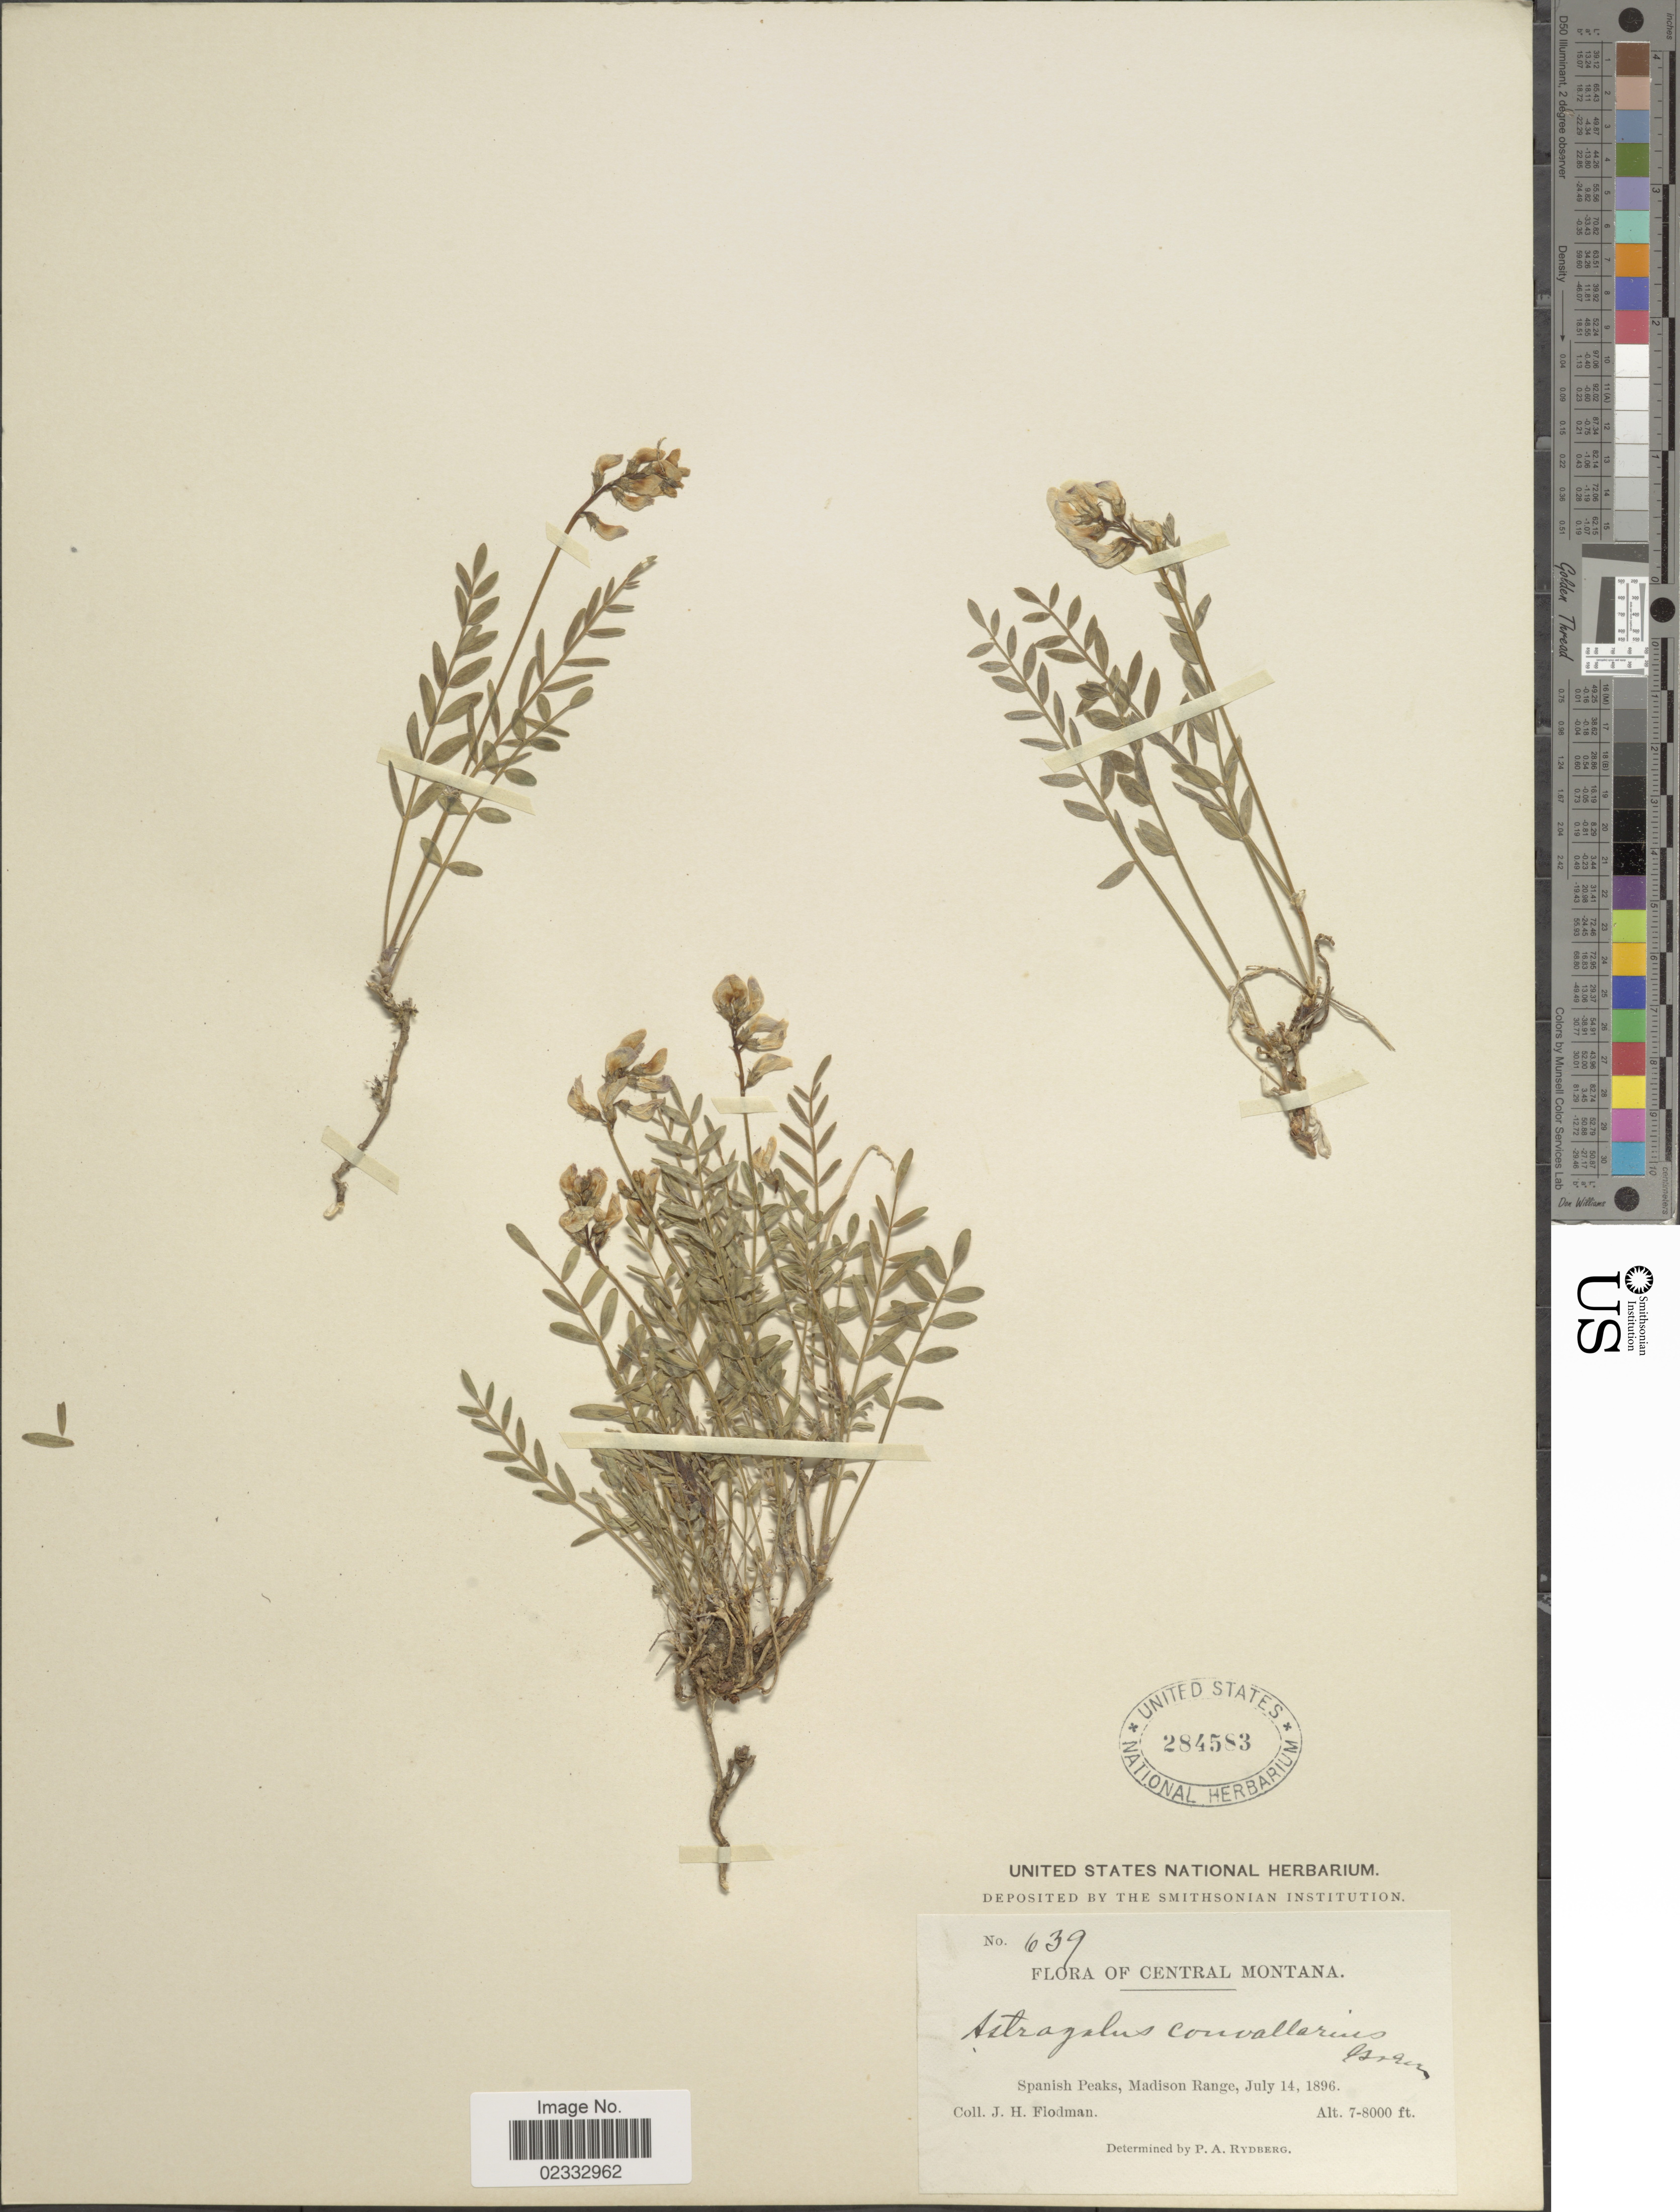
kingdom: Plantae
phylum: Tracheophyta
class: Magnoliopsida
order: Fabales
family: Fabaceae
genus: Astragalus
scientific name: Astragalus miser var. hylophilus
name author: (Rydb.) Barneby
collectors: J. Flodman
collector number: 639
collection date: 1896-07-14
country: United States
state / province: Montana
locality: Central Montana, Spanish Peaks, Madison Range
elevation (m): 2134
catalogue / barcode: US 284583